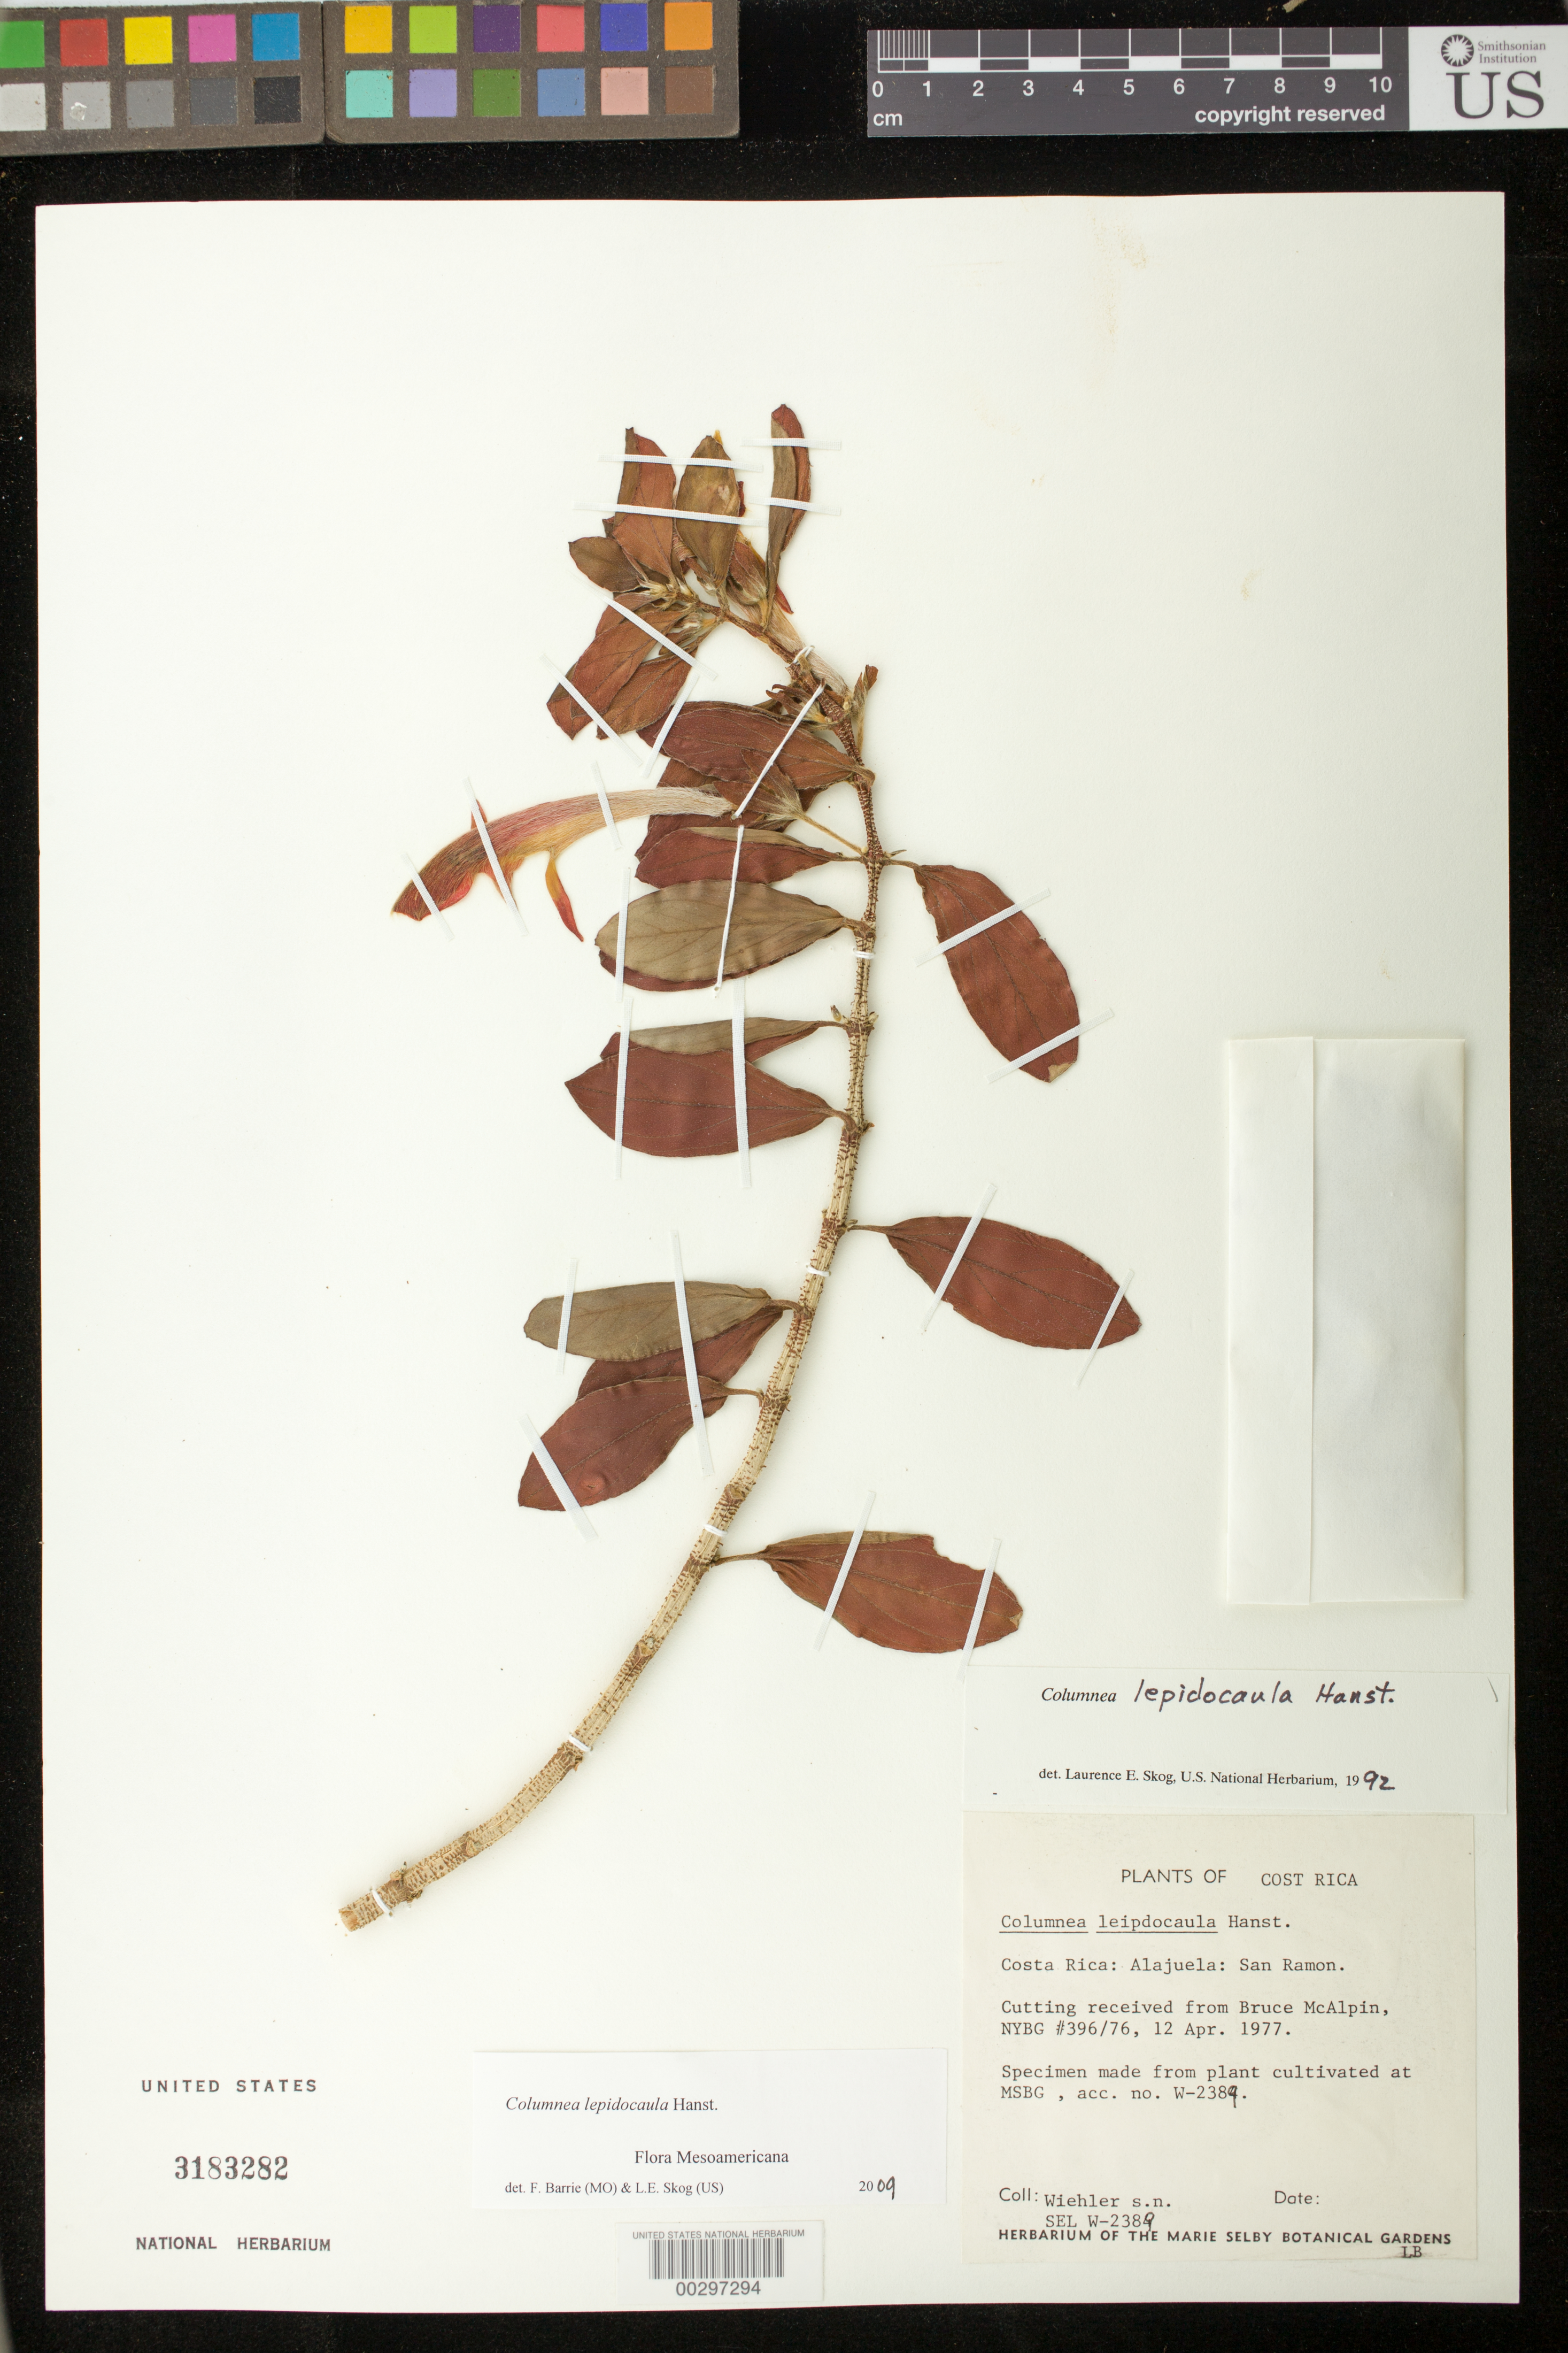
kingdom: Plantae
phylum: Tracheophyta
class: Magnoliopsida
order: Lamiales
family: Gesneriaceae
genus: Columnea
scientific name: Columnea lepidocaula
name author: Hanst.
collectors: H. J. Wiehler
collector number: s.n. [W-2389]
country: Costa Rica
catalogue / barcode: US 3183282